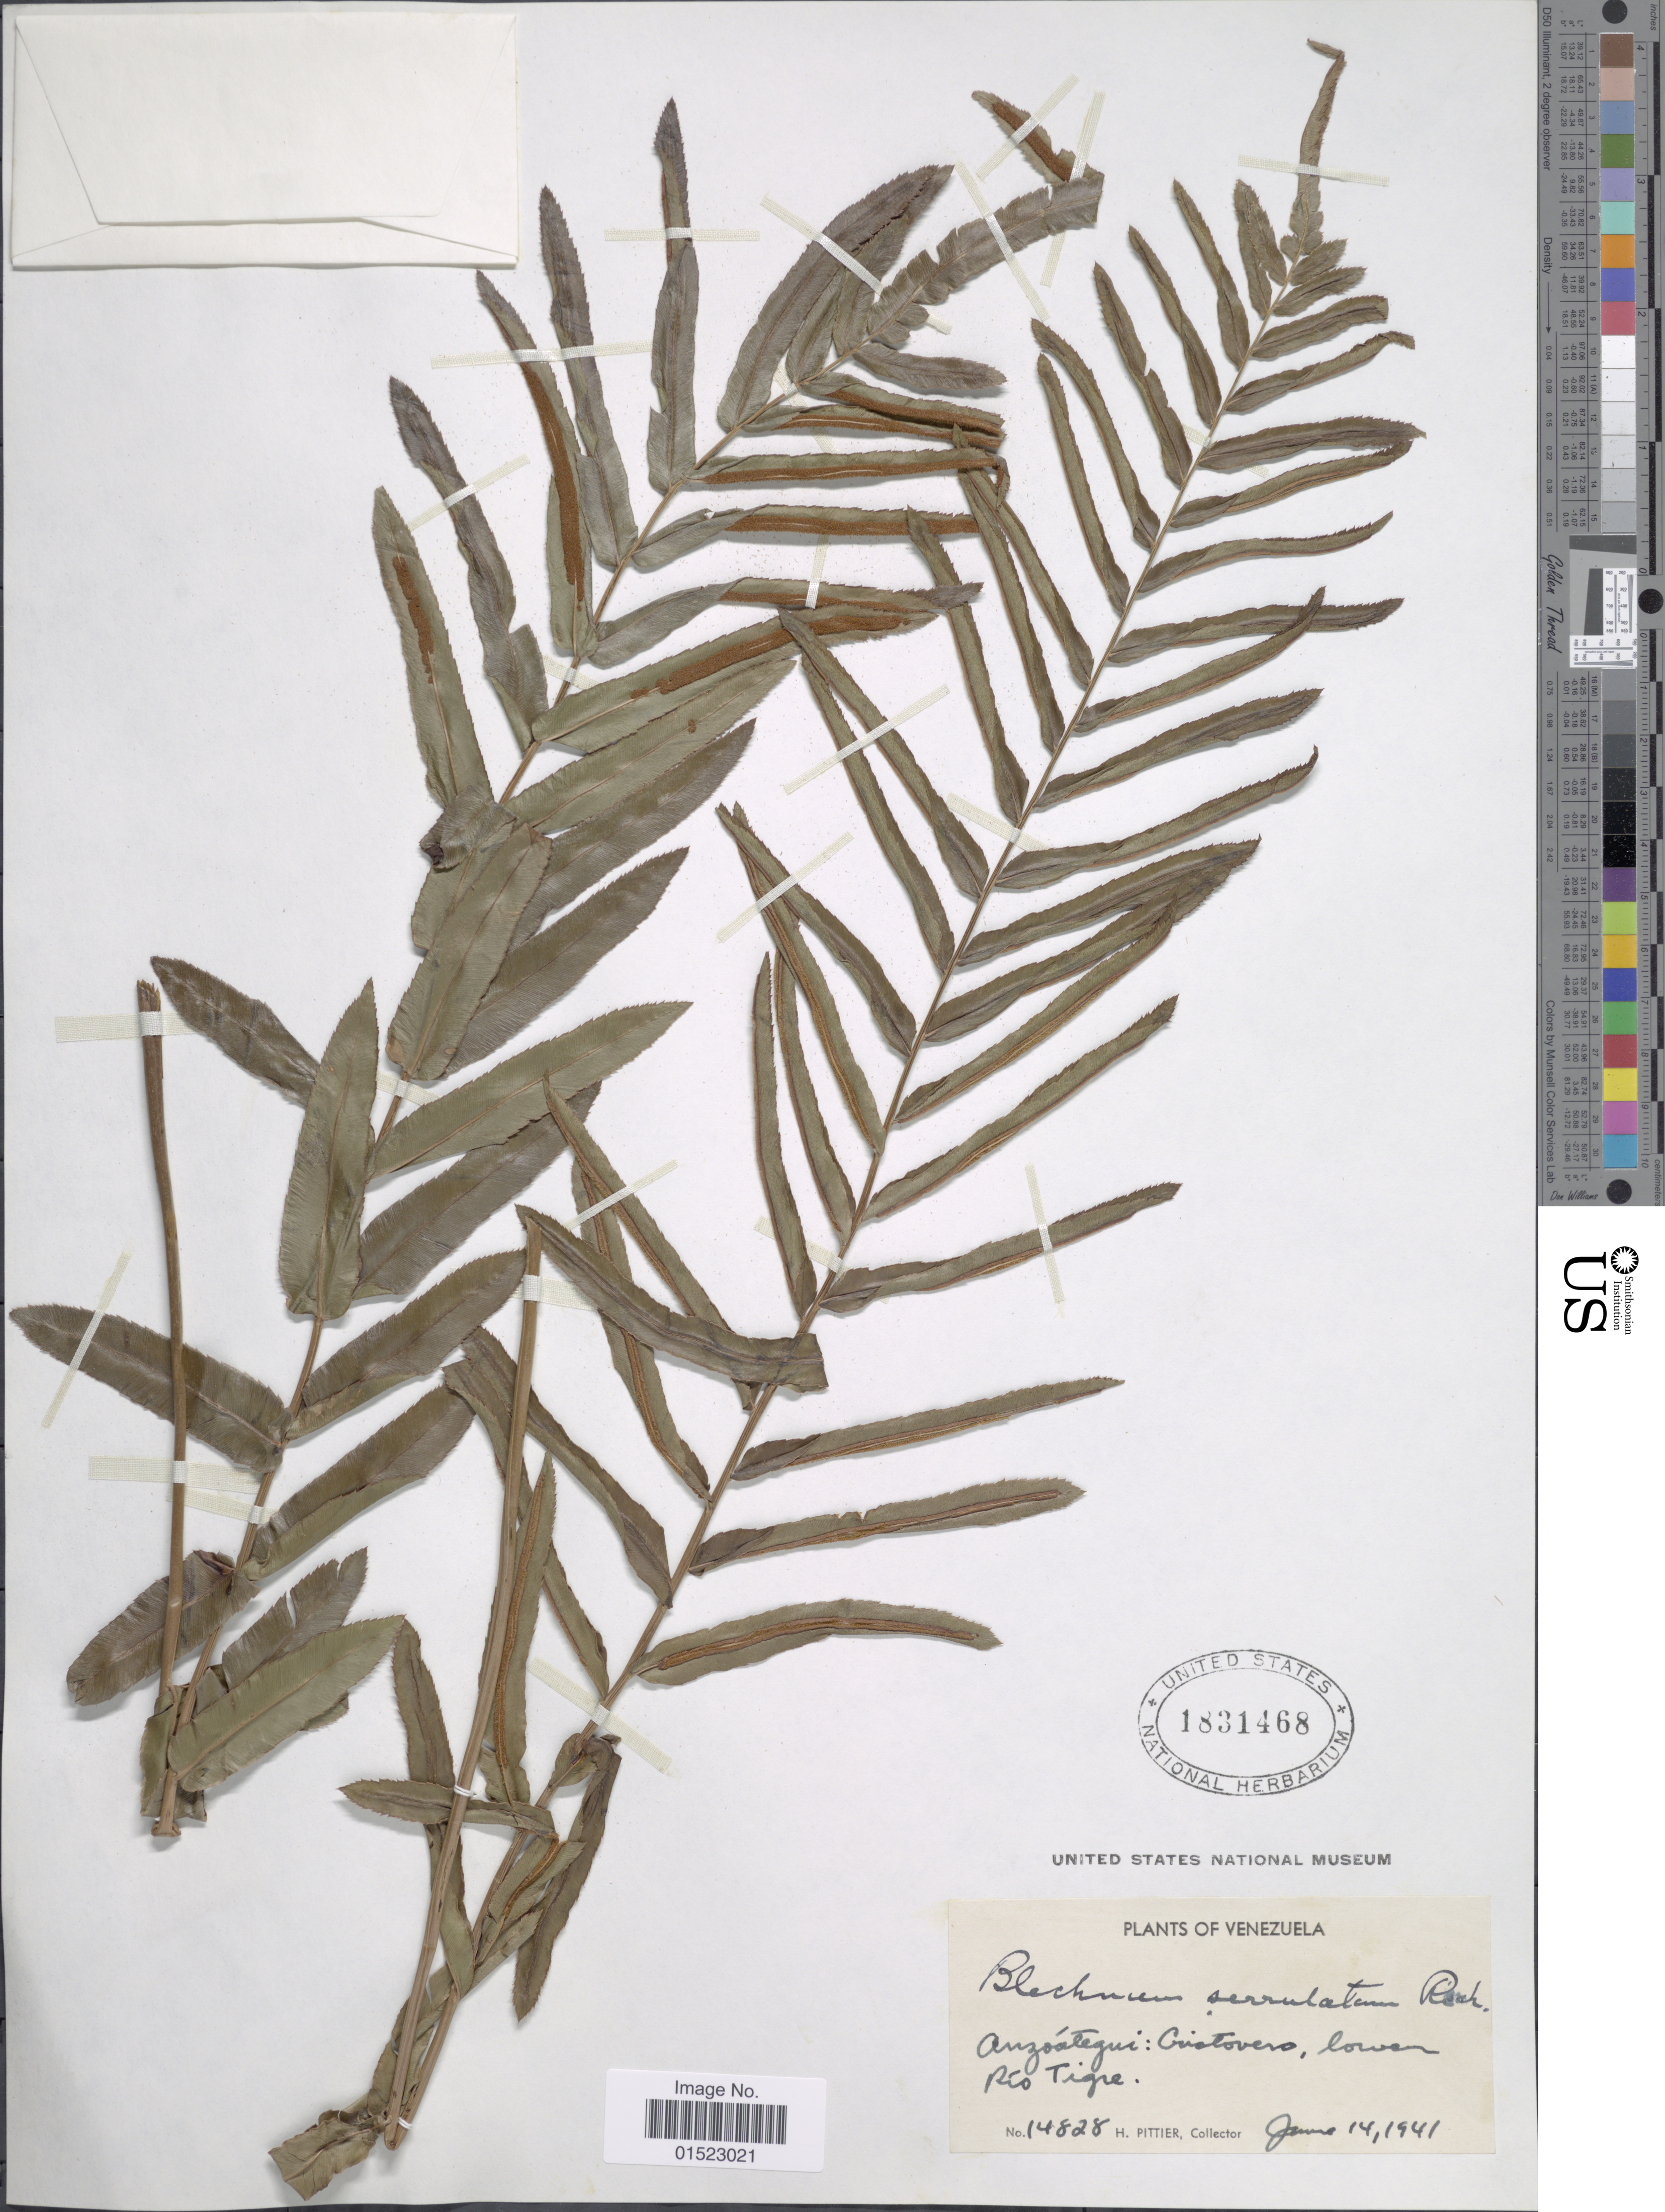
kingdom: Plantae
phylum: Tracheophyta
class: Polypodiopsida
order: Polypodiales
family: Blechnaceae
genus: Telmatoblechnum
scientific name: Telmatoblechnum serrulatum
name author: (Rich.) Perrie et al.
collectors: H. F. Pittier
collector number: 14828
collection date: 1941-01-14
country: Venezuela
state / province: Anzoategui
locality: Cristovero, lower Rio Tigre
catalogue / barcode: US 1831468